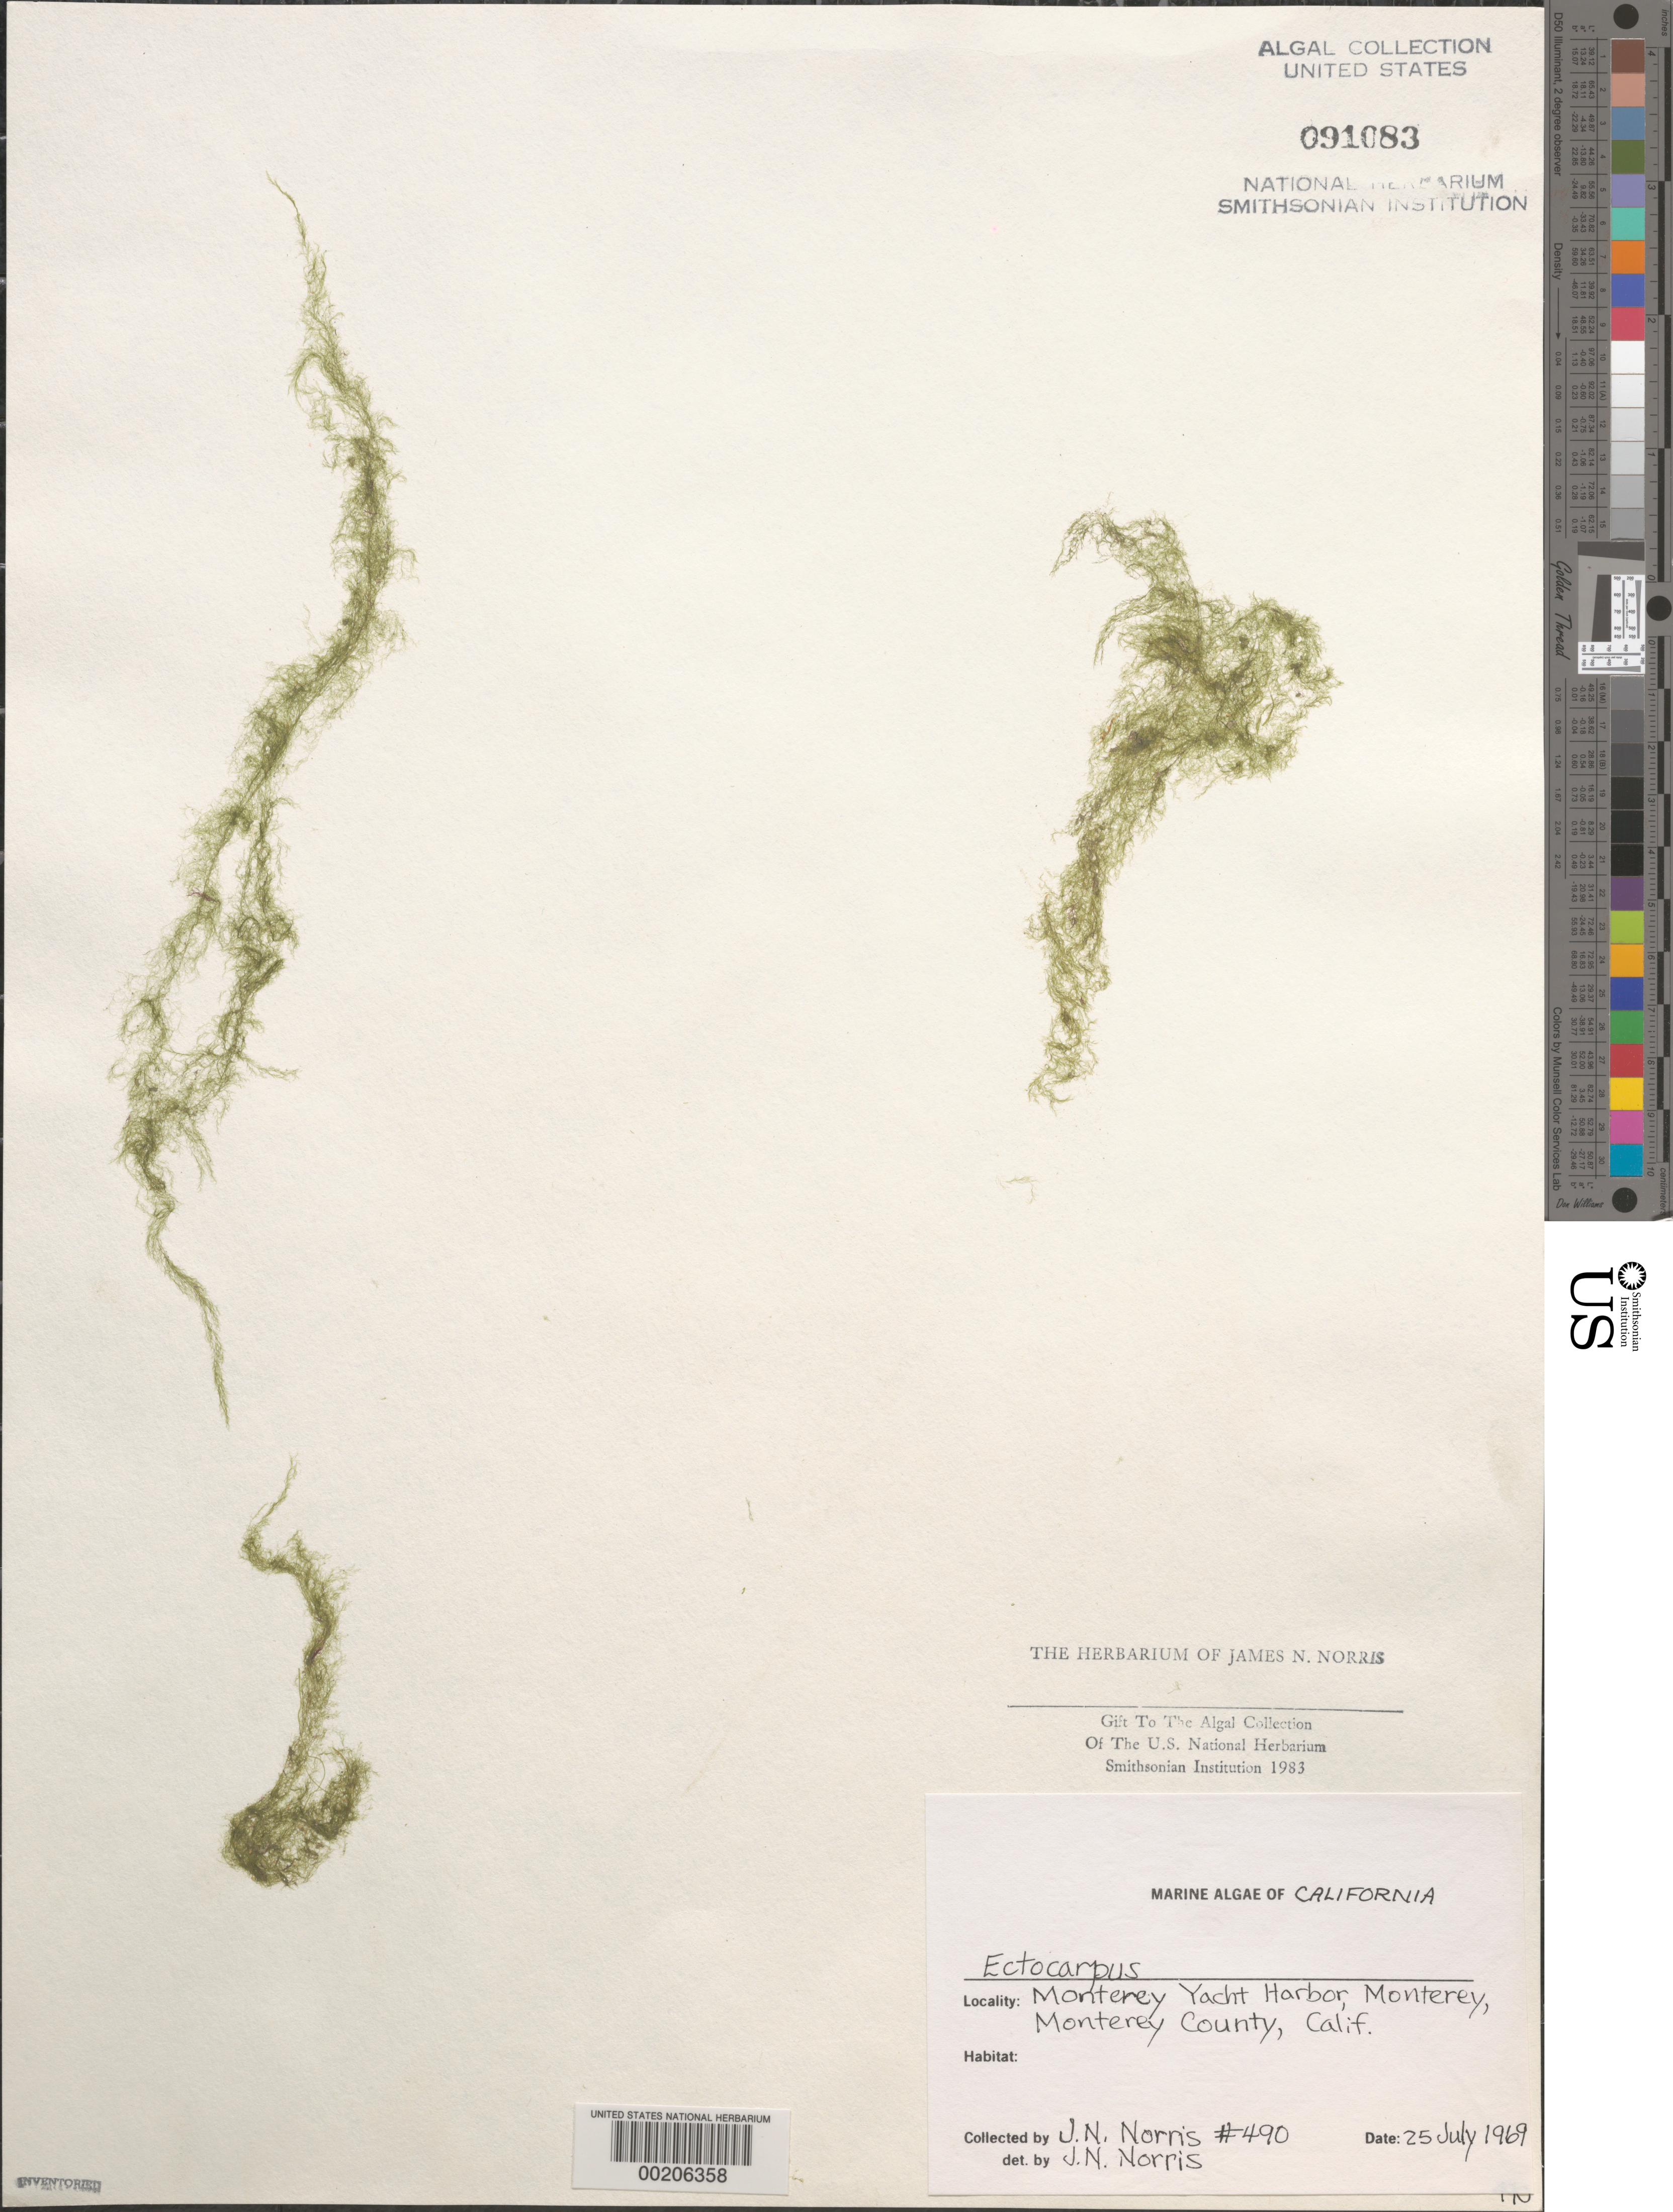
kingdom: Chromista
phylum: Ochrophyta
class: Phaeophyceae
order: Ectocarpales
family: Ectocarpaceae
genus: Ectocarpus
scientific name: Ectocarpus sp.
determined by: Norris, James N.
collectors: J. N. Norris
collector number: JN-490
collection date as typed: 25 Jul 1969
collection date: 1969-07-25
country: United States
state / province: California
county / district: Monterey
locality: Monterey Yacht Harbor, Monterey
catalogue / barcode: US 91083